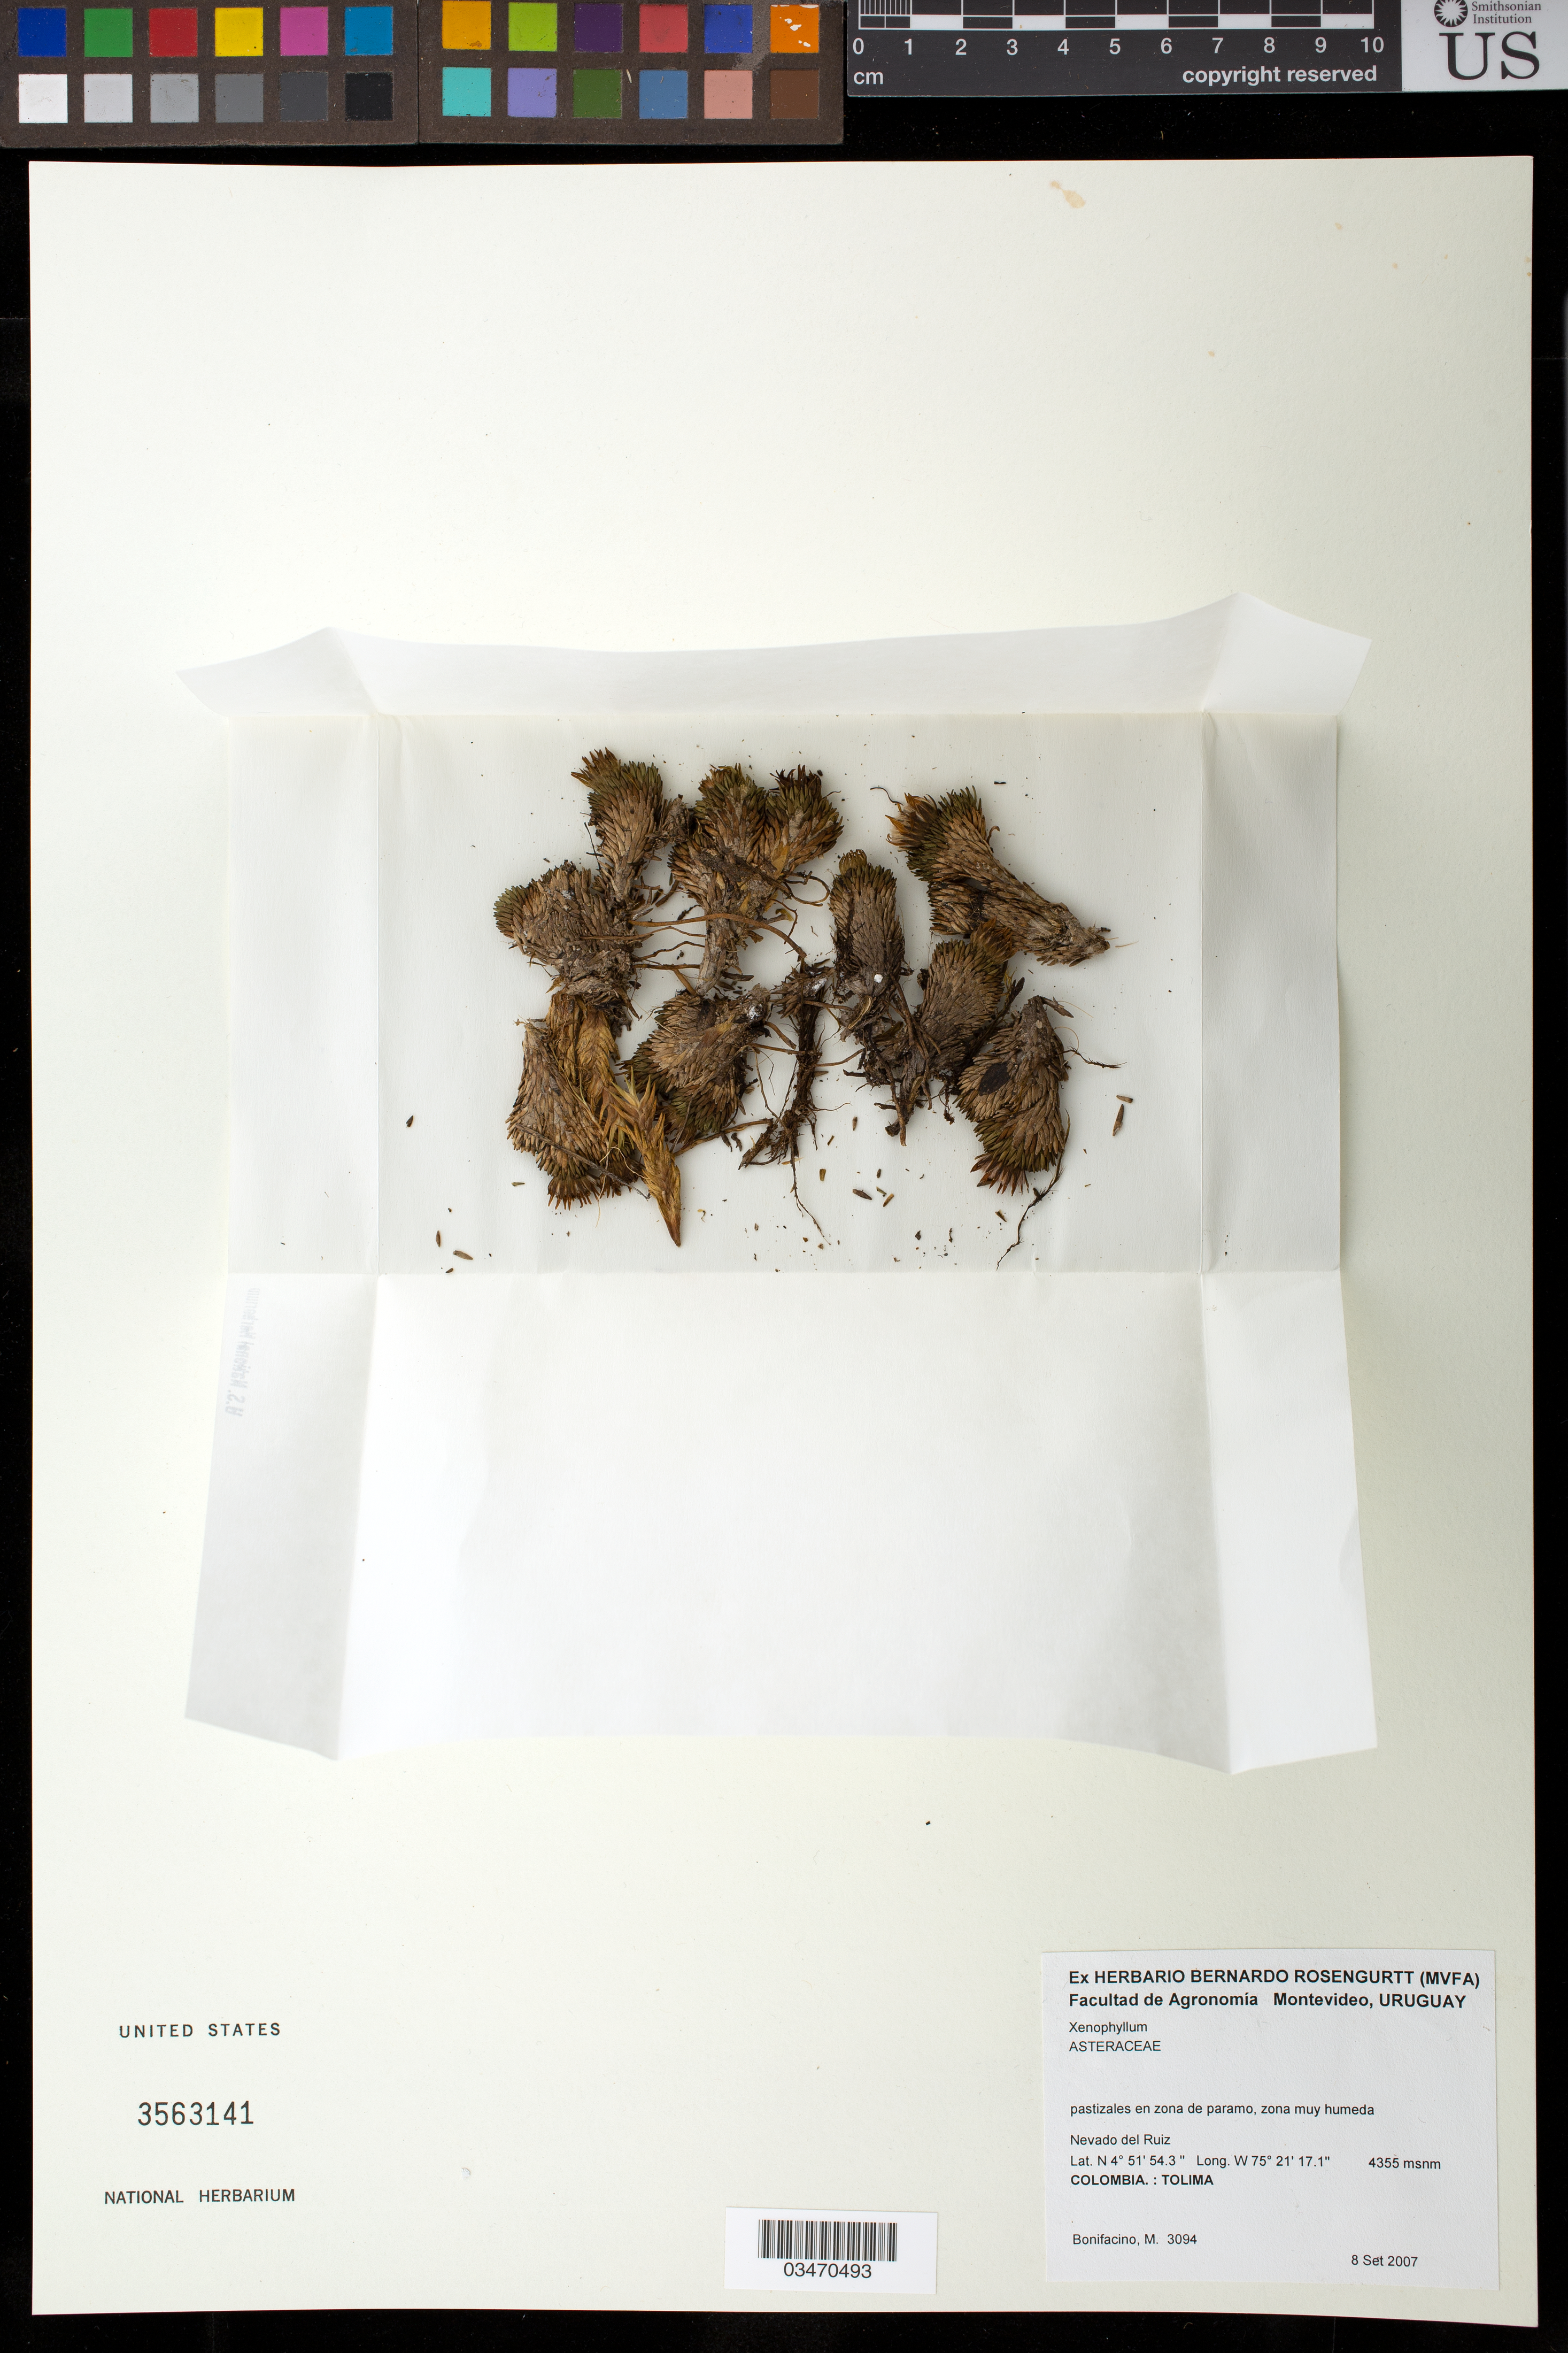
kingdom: Plantae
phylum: Tracheophyta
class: Magnoliopsida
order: Asterales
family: Asteraceae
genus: Xenophyllum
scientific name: Xenophyllum sp.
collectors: M. Bonifacino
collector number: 3094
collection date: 2007-09-08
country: Colombia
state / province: Tolima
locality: Pastizales en zona de paramo. Nevado del Ruiz.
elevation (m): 4355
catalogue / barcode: US 3563141